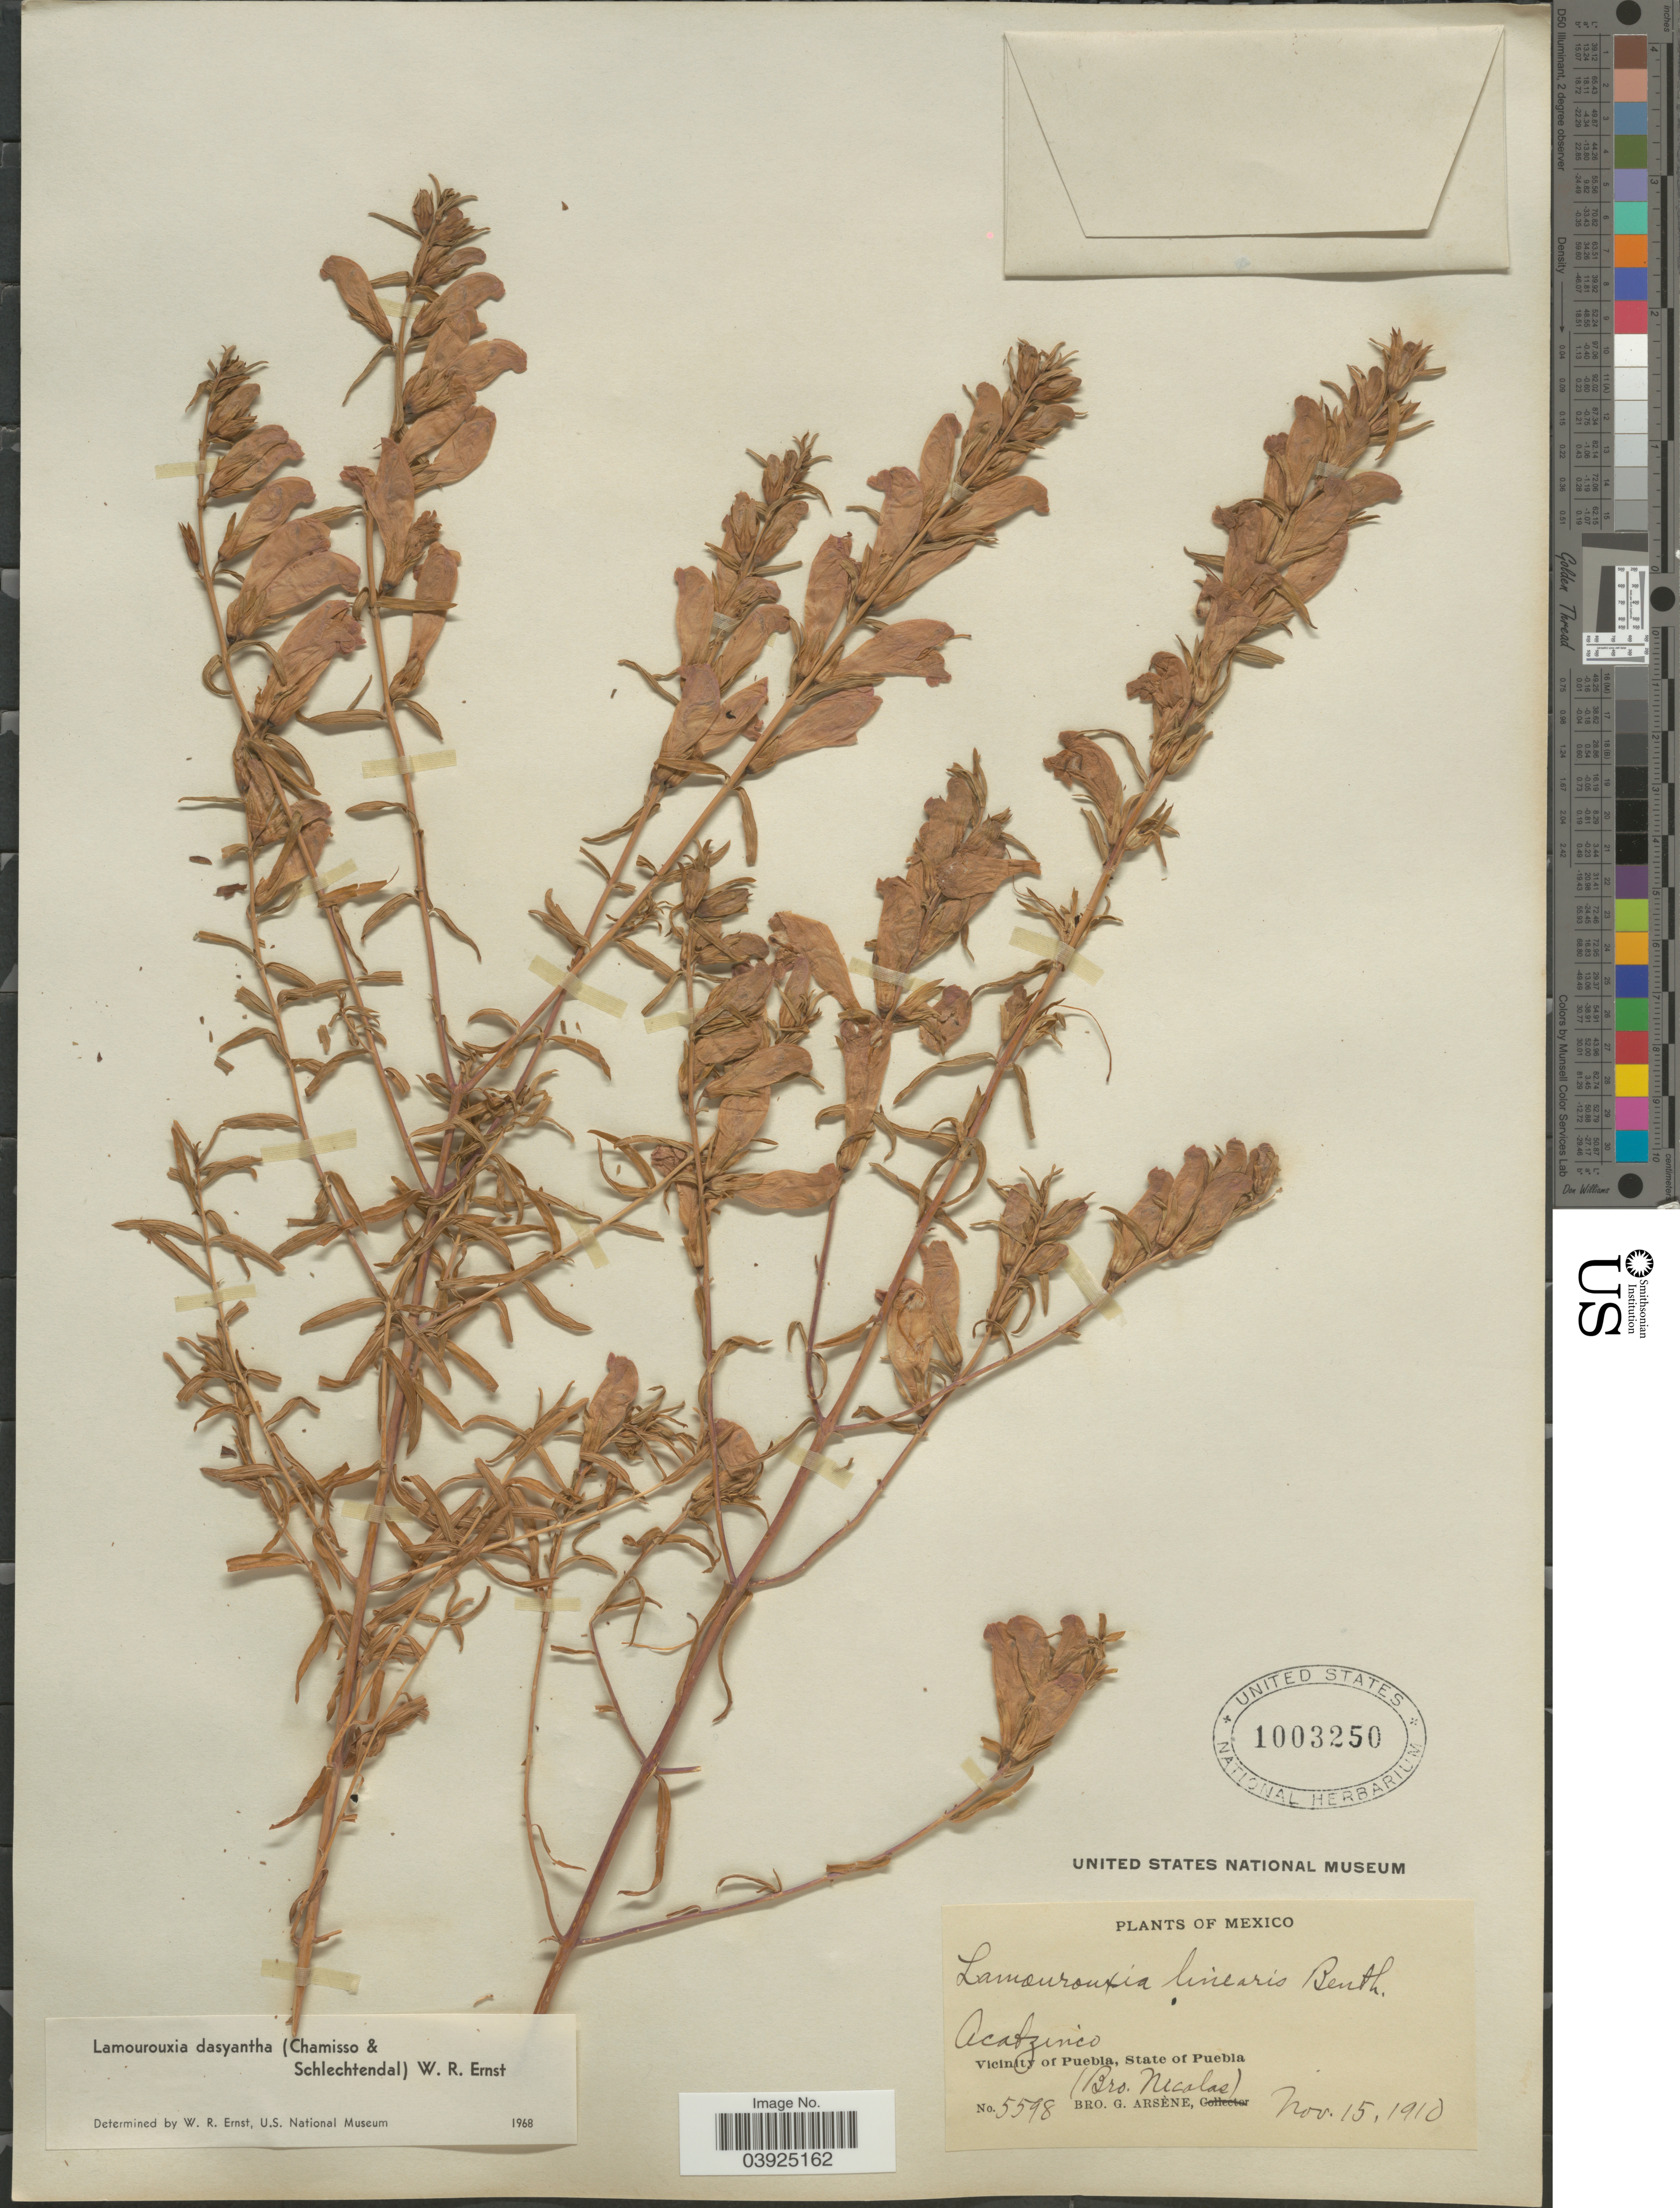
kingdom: Plantae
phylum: Tracheophyta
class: Magnoliopsida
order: Lamiales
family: Orobanchaceae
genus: Lamourouxia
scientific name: Lamourouxia dasyantha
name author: (Cham. & Schltdl.) W.R. Ernst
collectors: Bro. G. Arsène & Bro. Nicolas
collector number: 5598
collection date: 1910-11-15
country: Mexico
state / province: Puebla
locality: Acatzinco. Vicinity of Puebla.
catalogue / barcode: US 1003250